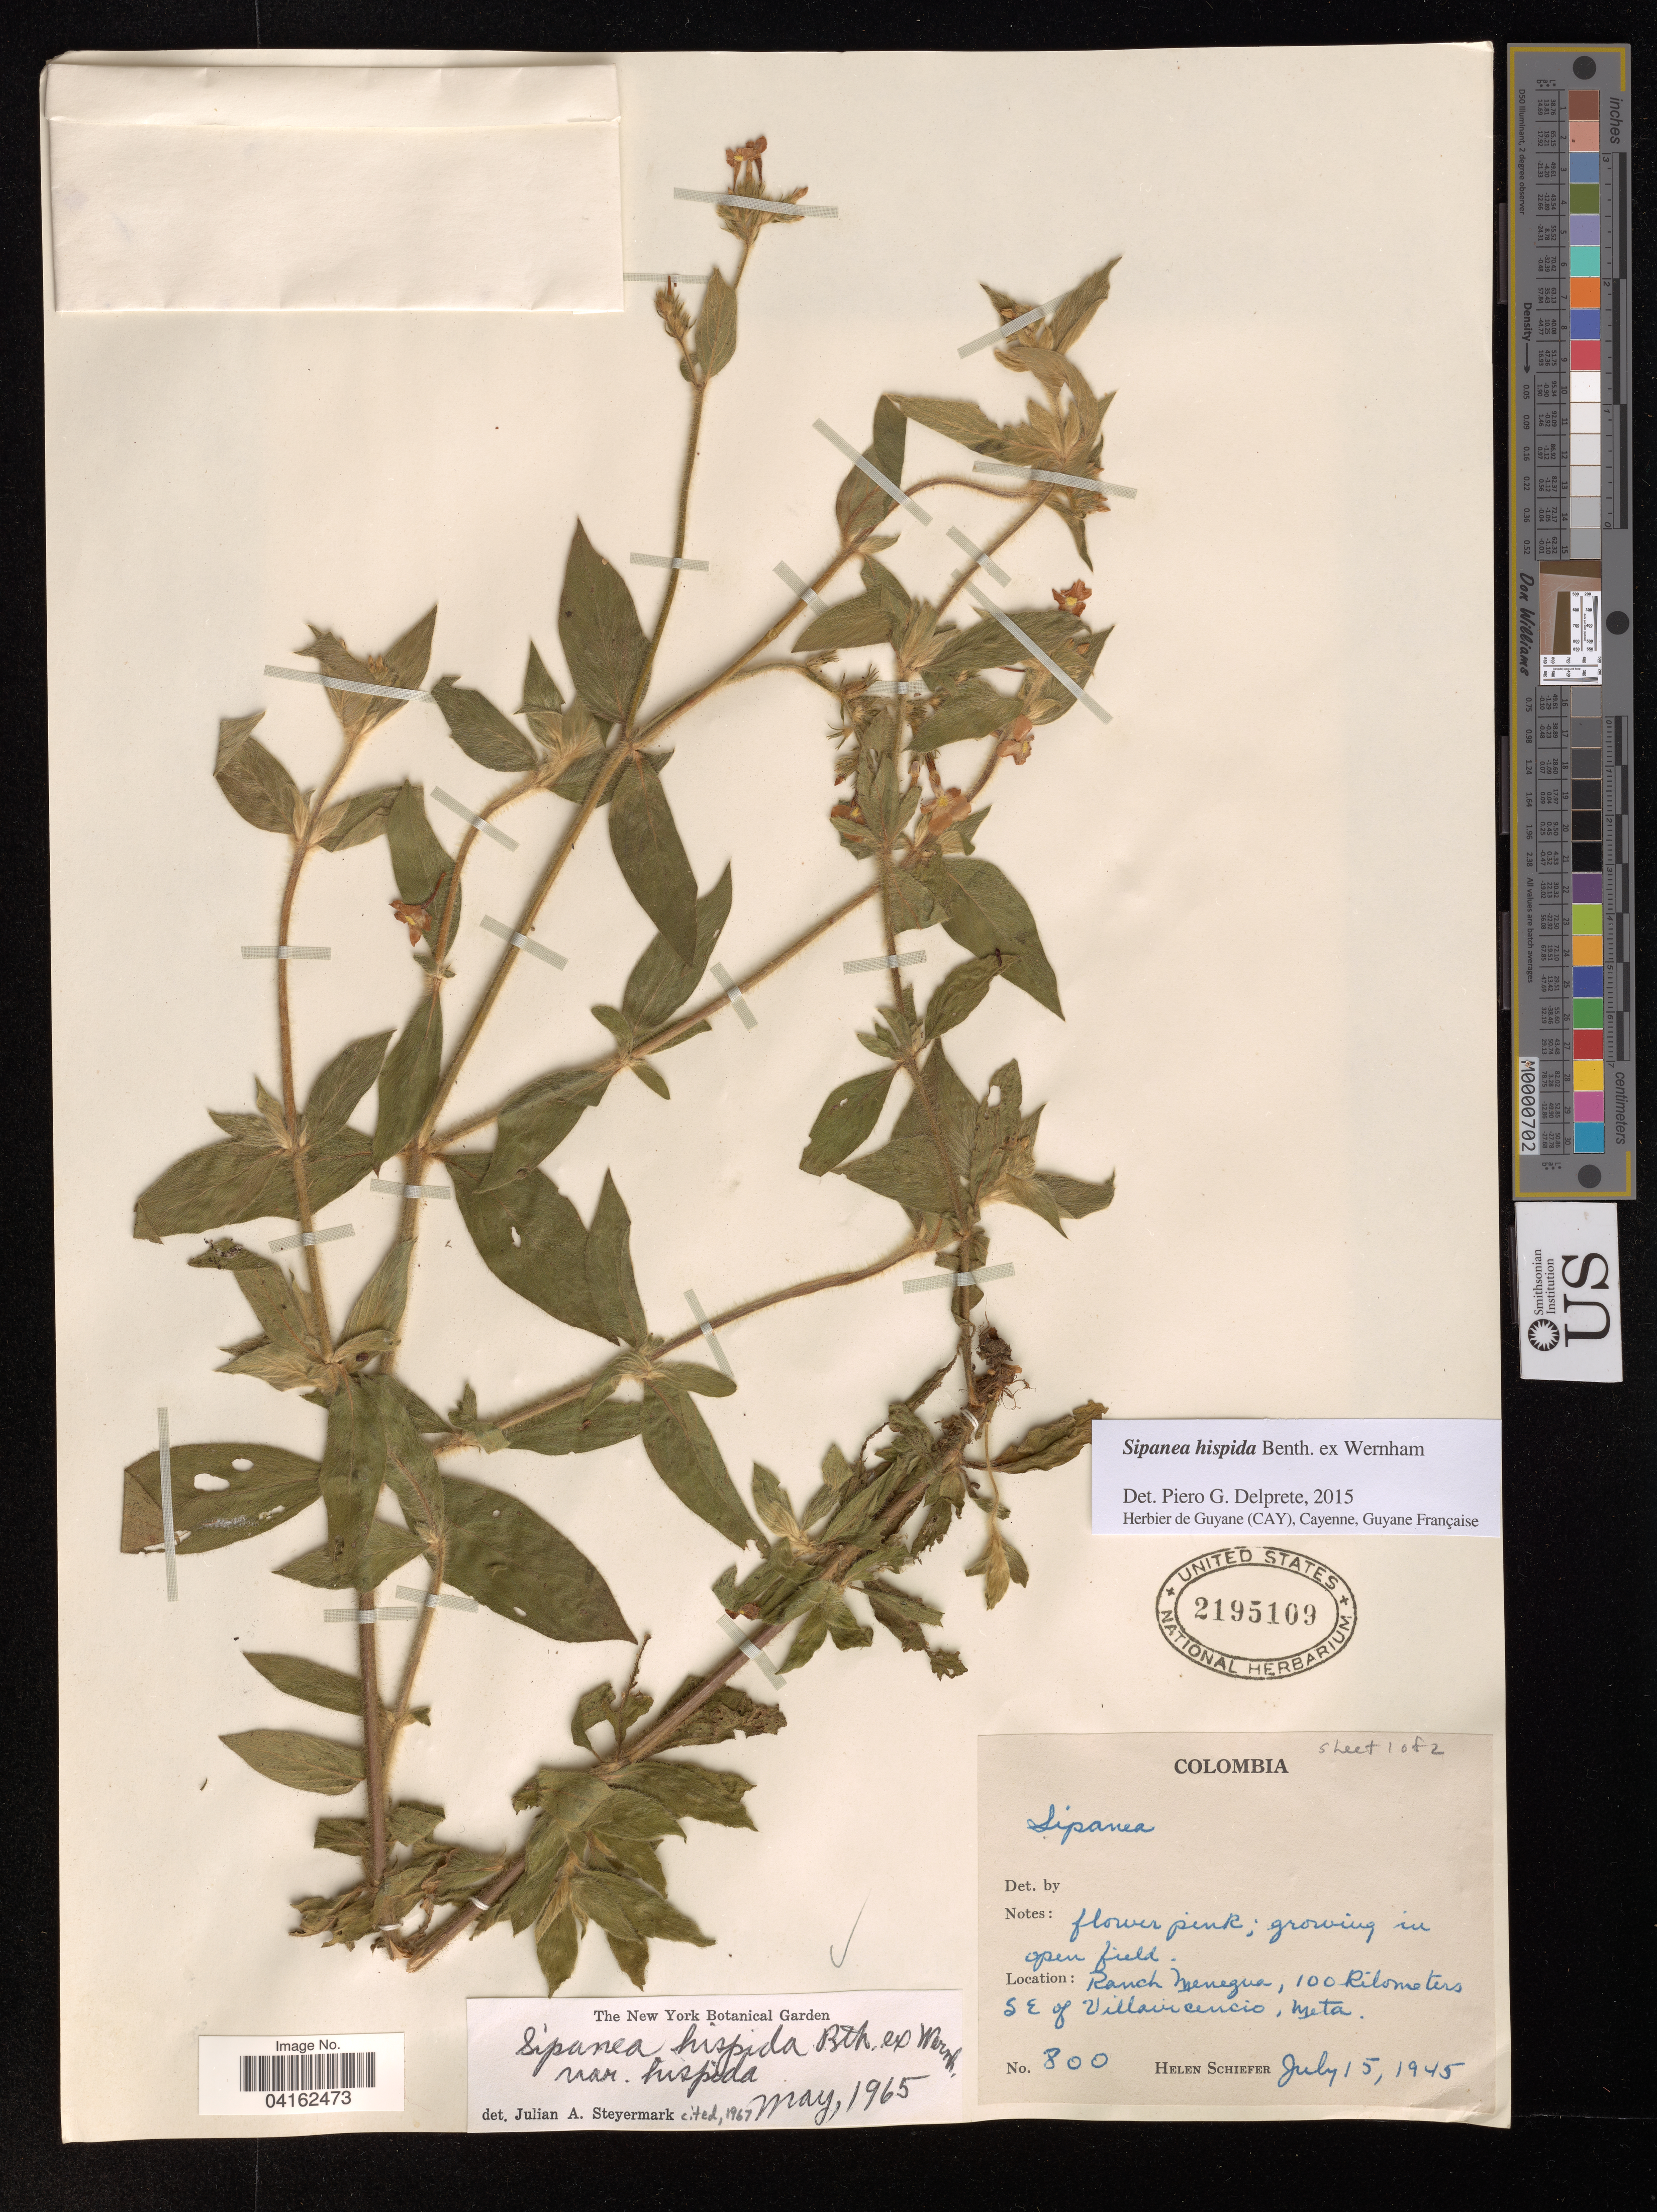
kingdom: Plantae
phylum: Tracheophyta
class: Magnoliopsida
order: Gentianales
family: Rubiaceae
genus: Sipanea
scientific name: Sipanea hispida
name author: Benth. ex Wernham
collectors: H. Schiefer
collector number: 800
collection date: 1945-07-15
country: Colombia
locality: Ranch Menegua, 100 Kilometers S E of Villavicencio.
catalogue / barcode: US 2195109